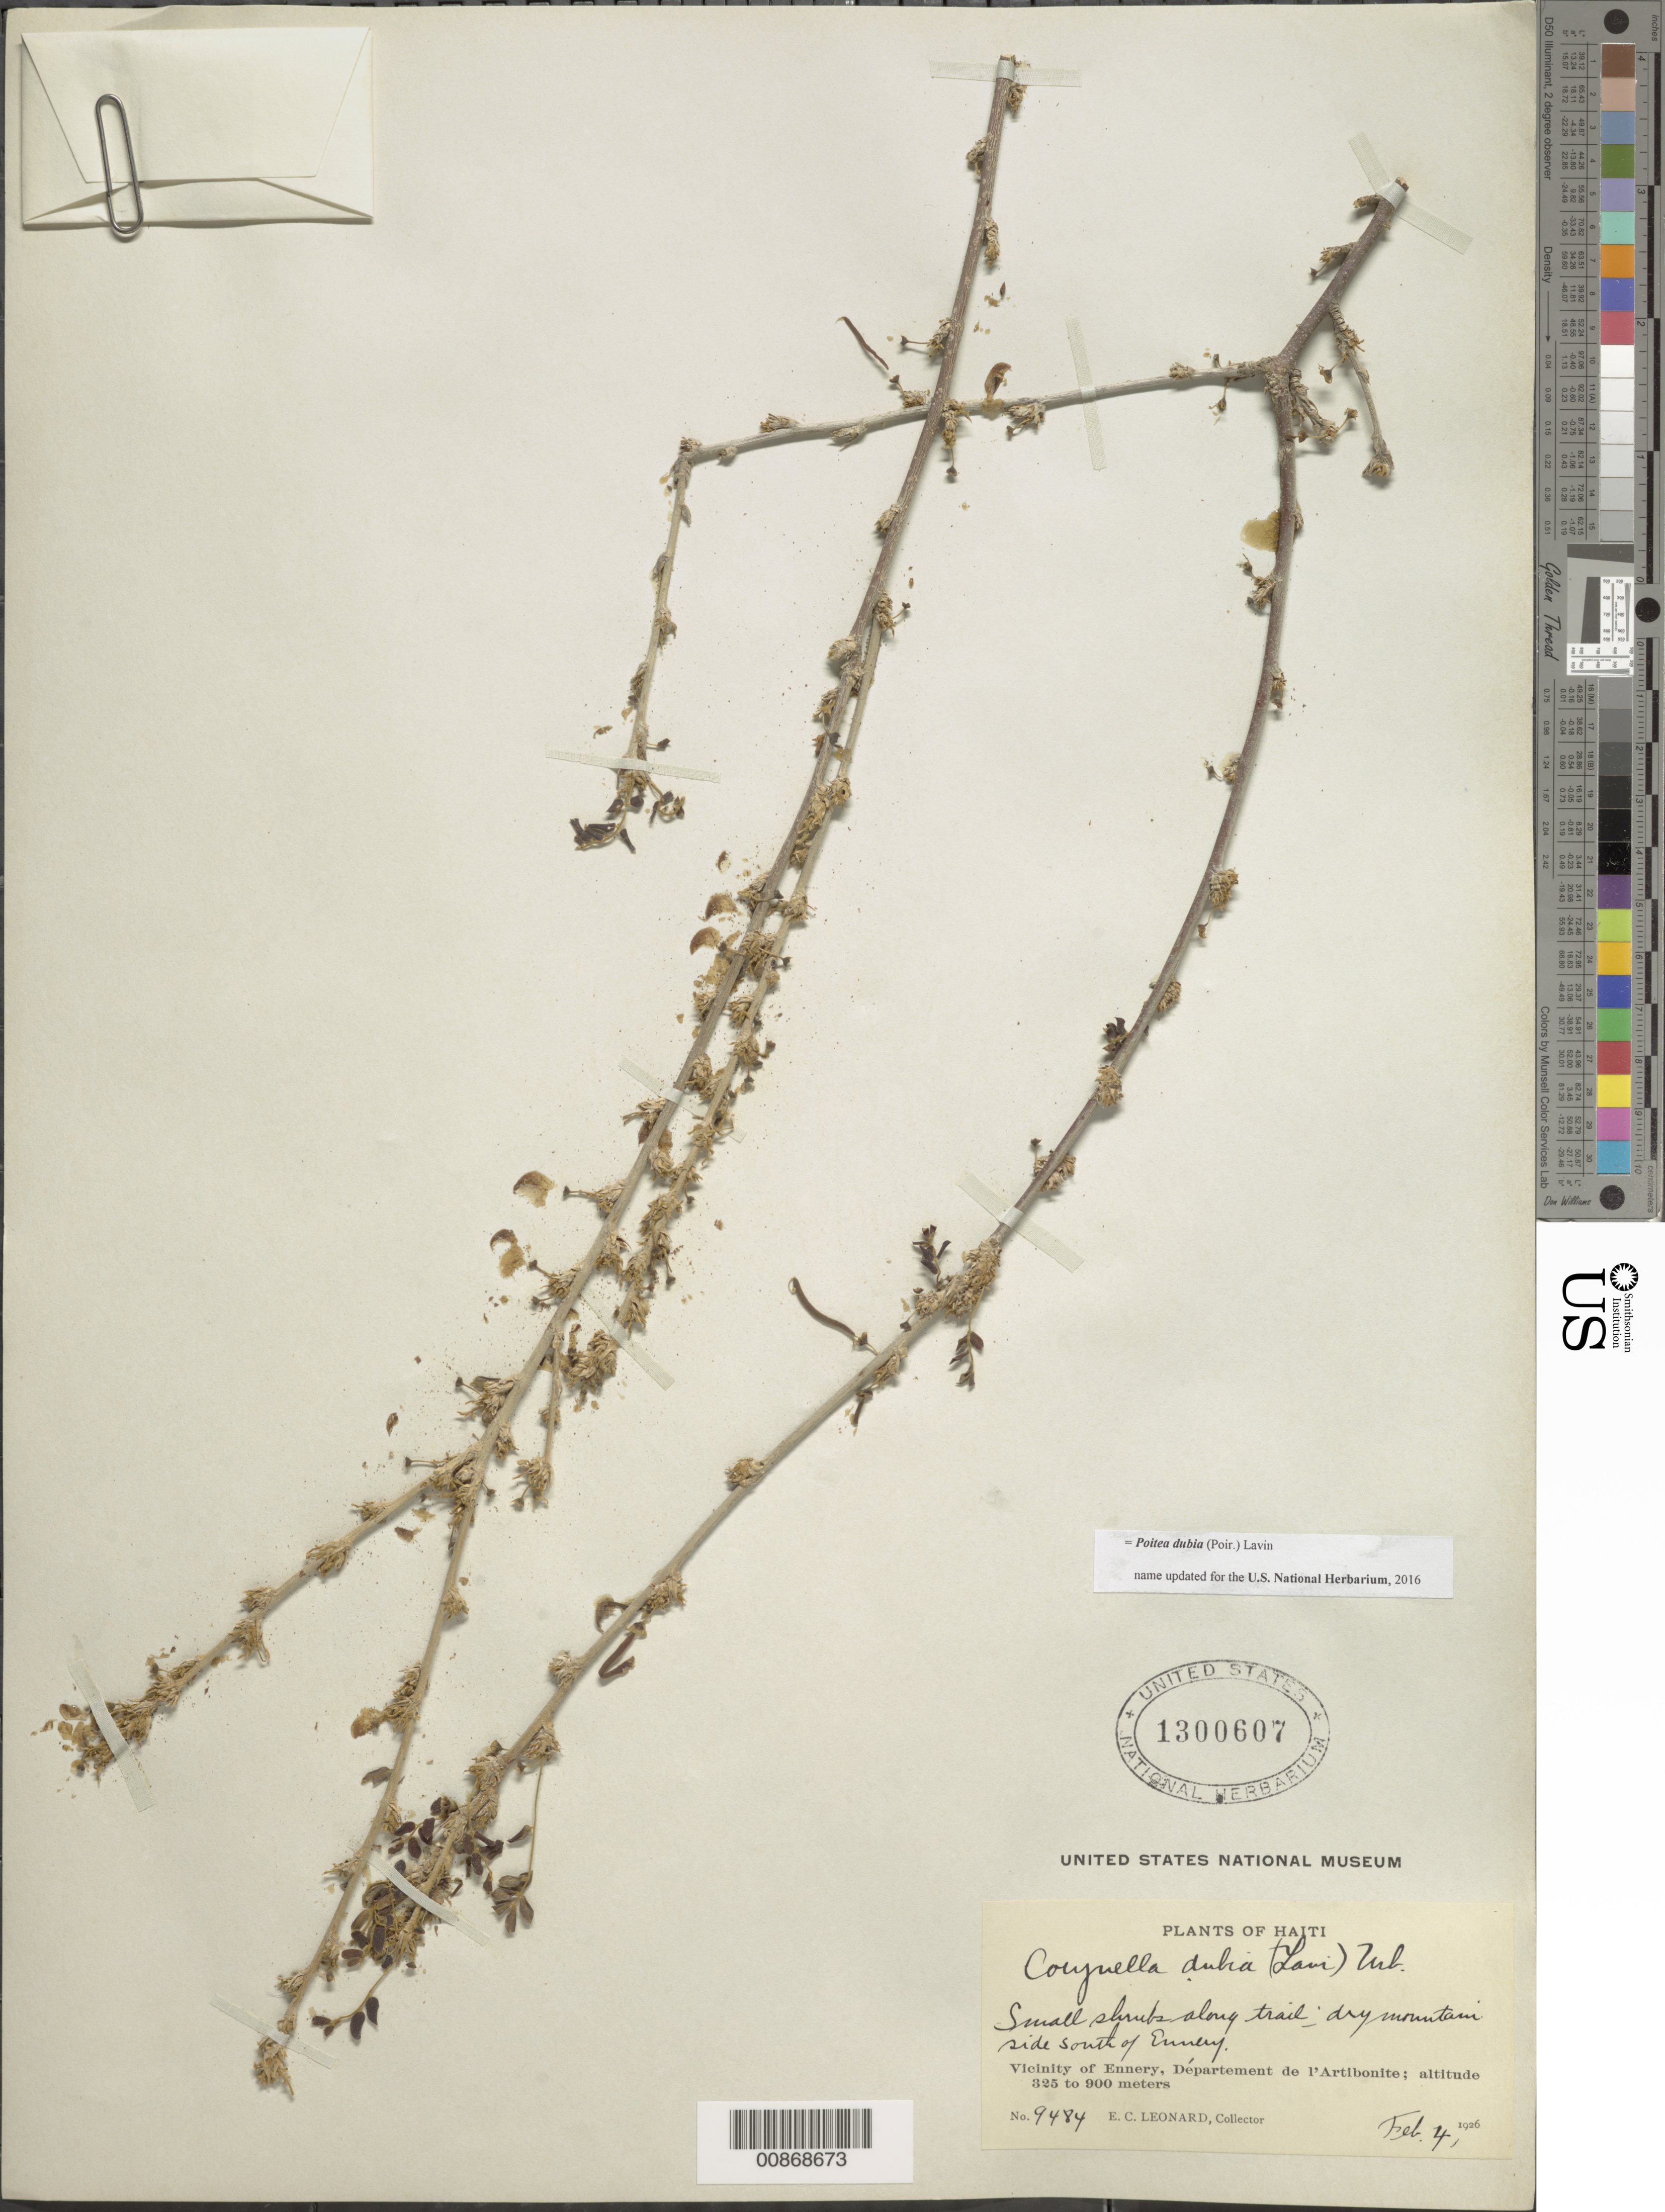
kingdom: Plantae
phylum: Tracheophyta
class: Magnoliopsida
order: Fabales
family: Fabaceae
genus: Poitea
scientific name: Poitea dubia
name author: (Poir.) Lavin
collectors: E. C. Leonard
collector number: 9484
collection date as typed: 04 Feb 1926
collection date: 1926-02-04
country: Haiti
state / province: Artibonite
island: Hispaniola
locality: South of Ennery.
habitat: Along trail. Dry mountain side.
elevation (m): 325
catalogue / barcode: US 1300607